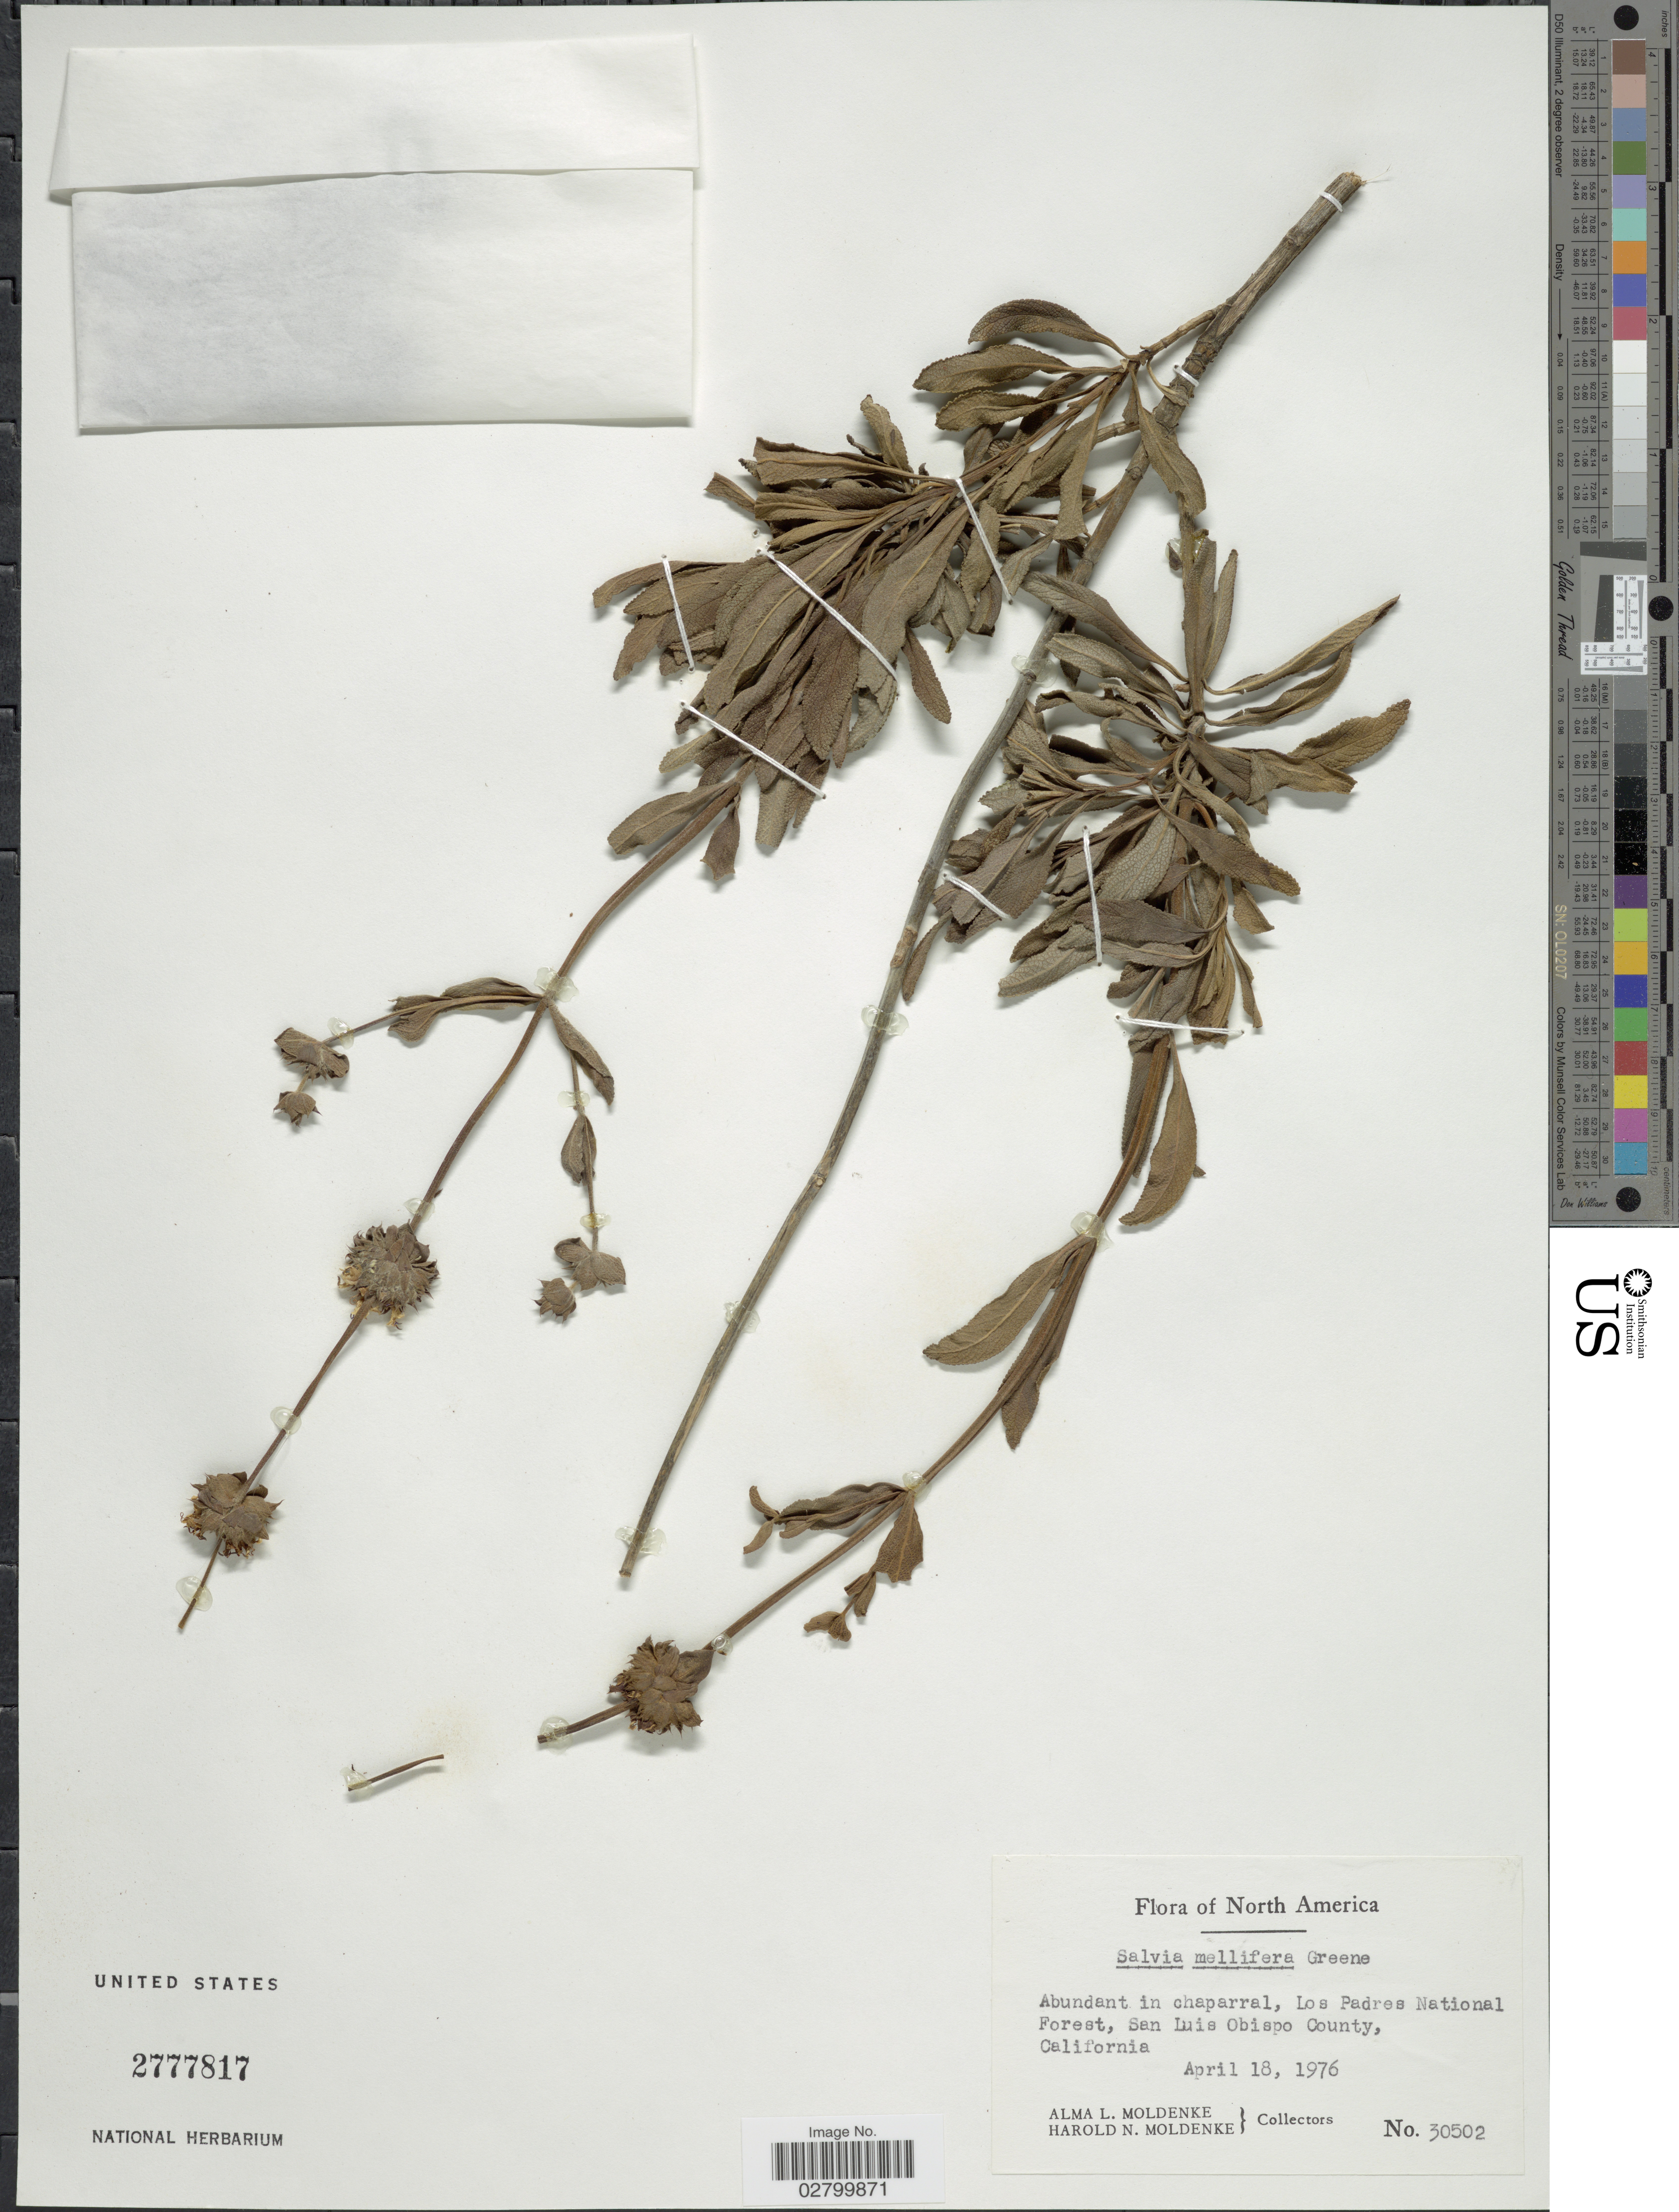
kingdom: Plantae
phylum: Tracheophyta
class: Magnoliopsida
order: Lamiales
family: Lamiaceae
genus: Salvia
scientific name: Salvia mellifera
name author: Greene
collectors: A. L. Moldenke & H. N. Moldenke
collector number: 30502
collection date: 1976-04-18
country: United States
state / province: California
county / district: San Luis Obispo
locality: Abundant in chaparral, Los Padres National Forest, San Luis Obispo County.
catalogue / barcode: US 2777817